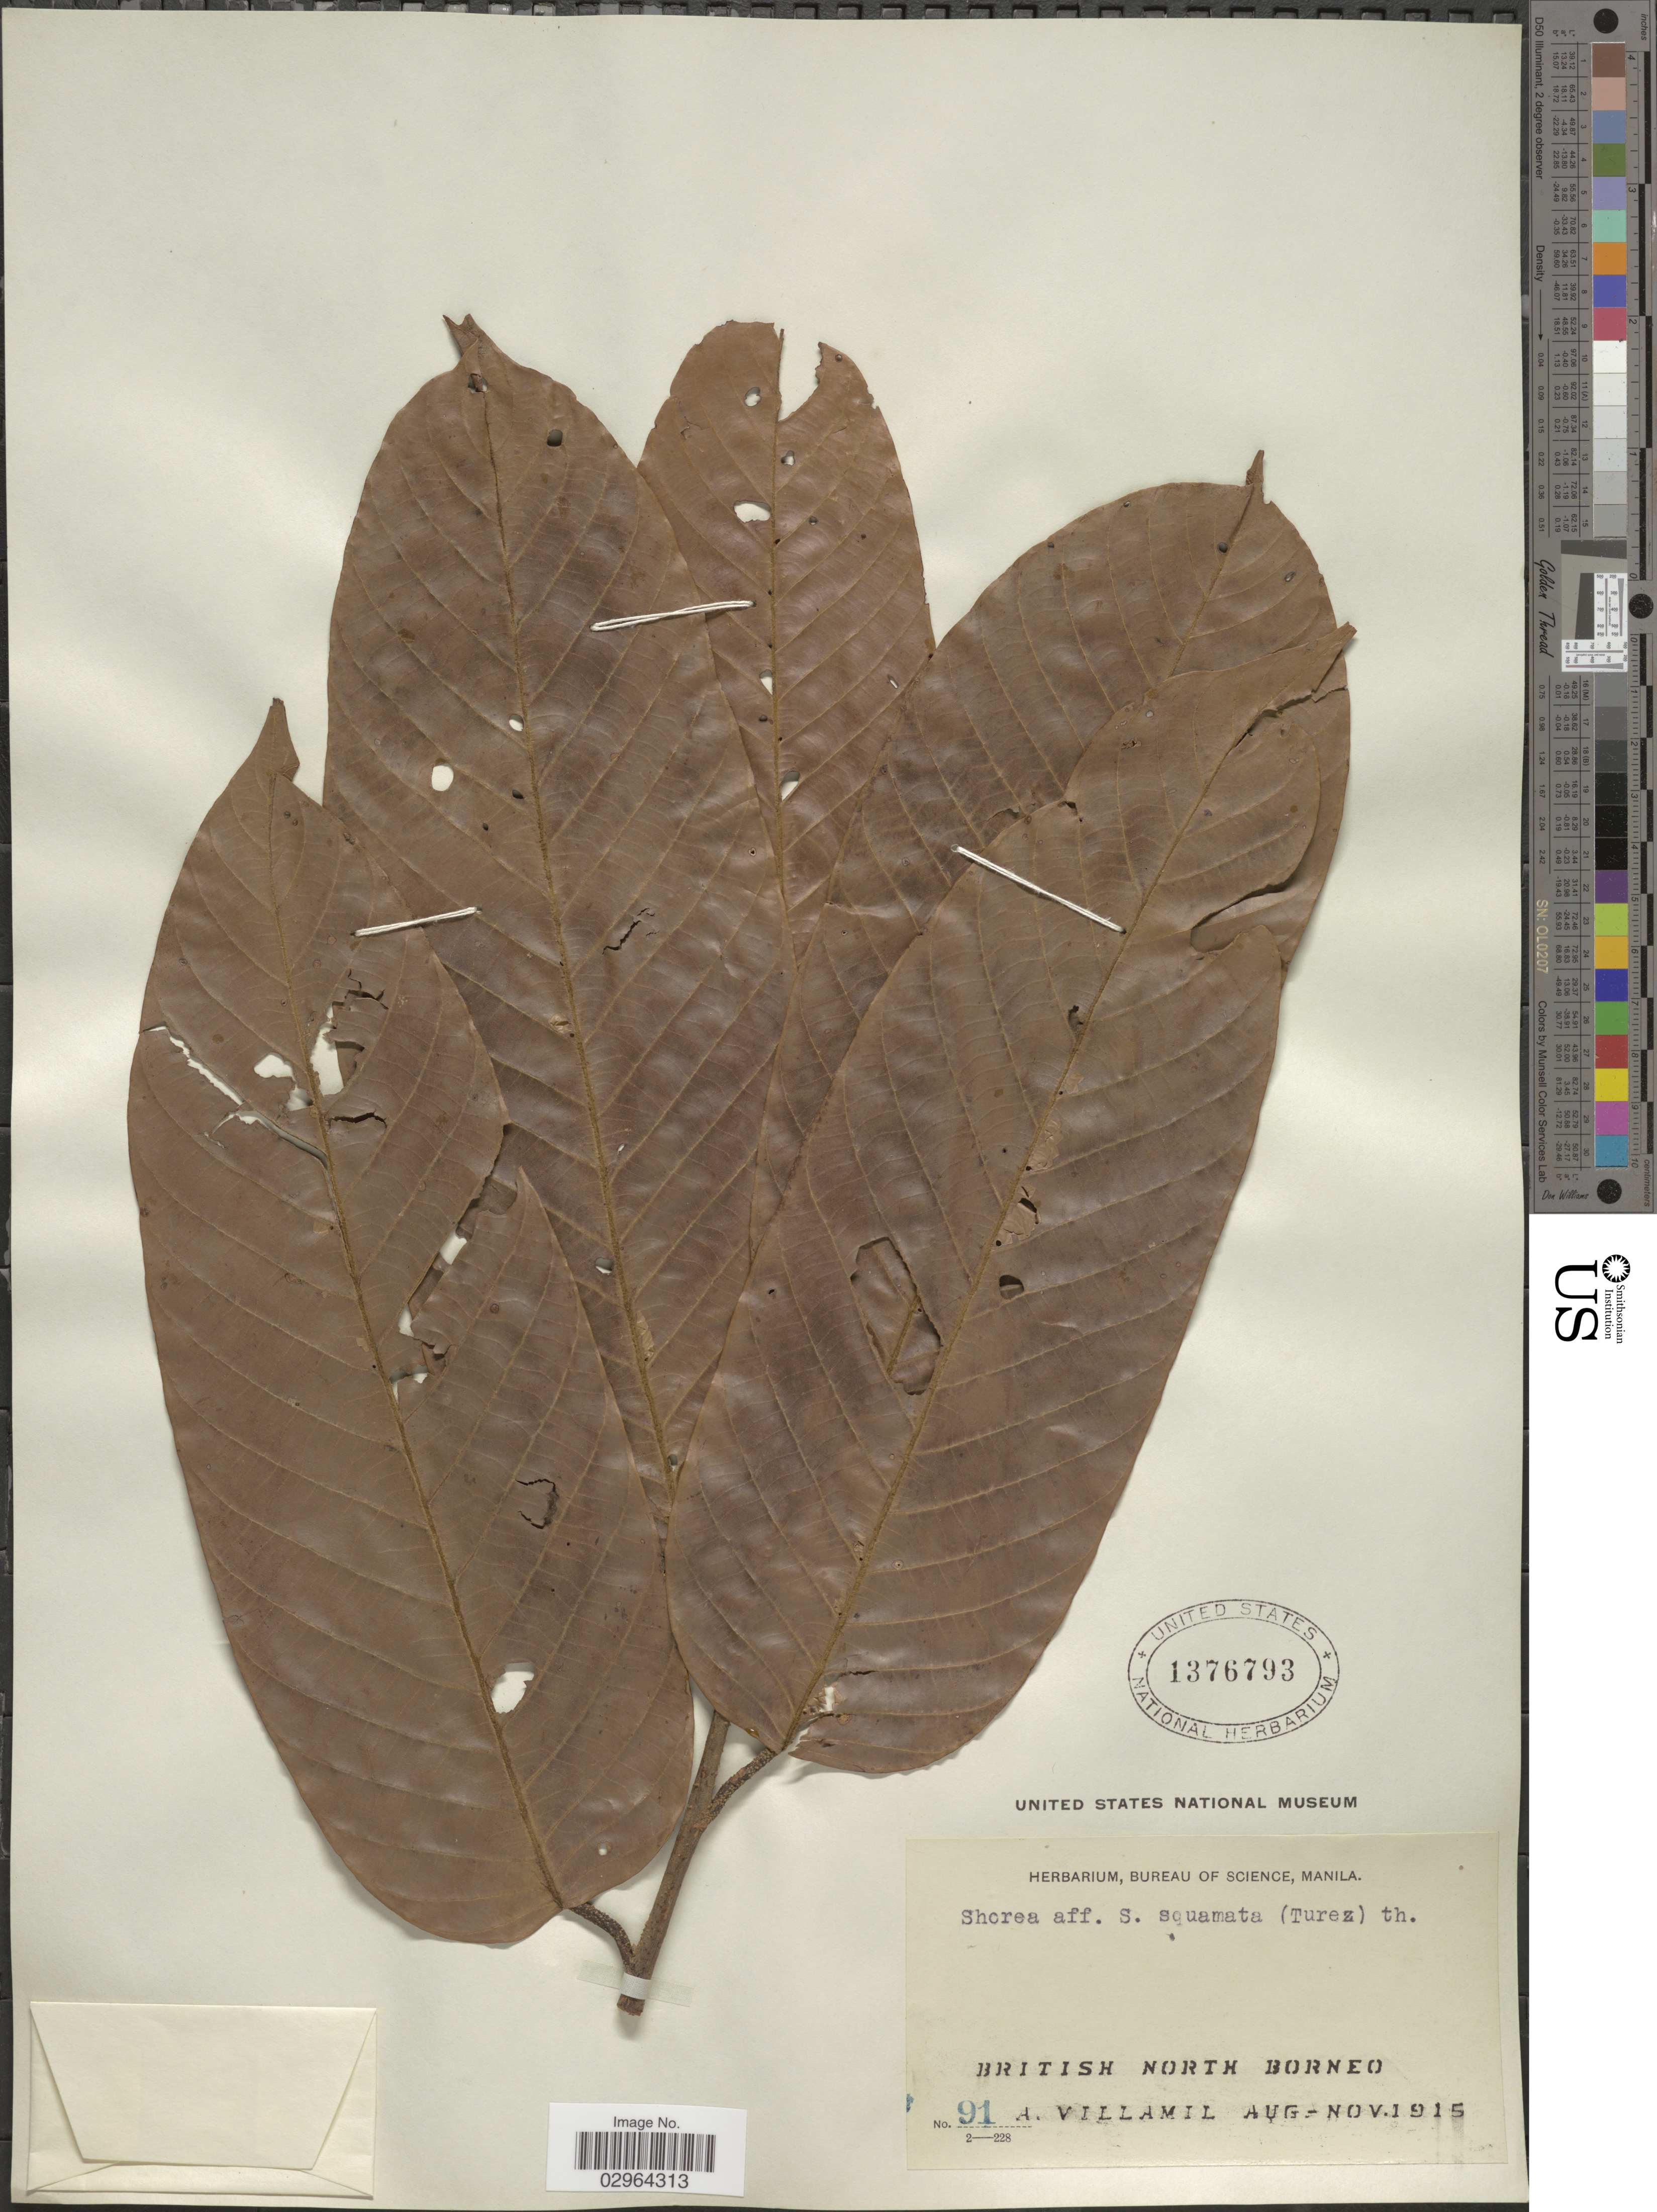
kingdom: Plantae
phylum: Tracheophyta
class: Magnoliopsida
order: Malvales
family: Dipterocarpaceae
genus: Rubroshorea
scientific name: Rubroshorea palosapis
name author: (Blanco) P.S. Ashton & J. Heck.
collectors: A. Villamil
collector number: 91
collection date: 1915-08/1915-11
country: Malaysia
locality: British North Borneo.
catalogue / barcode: US 1376793